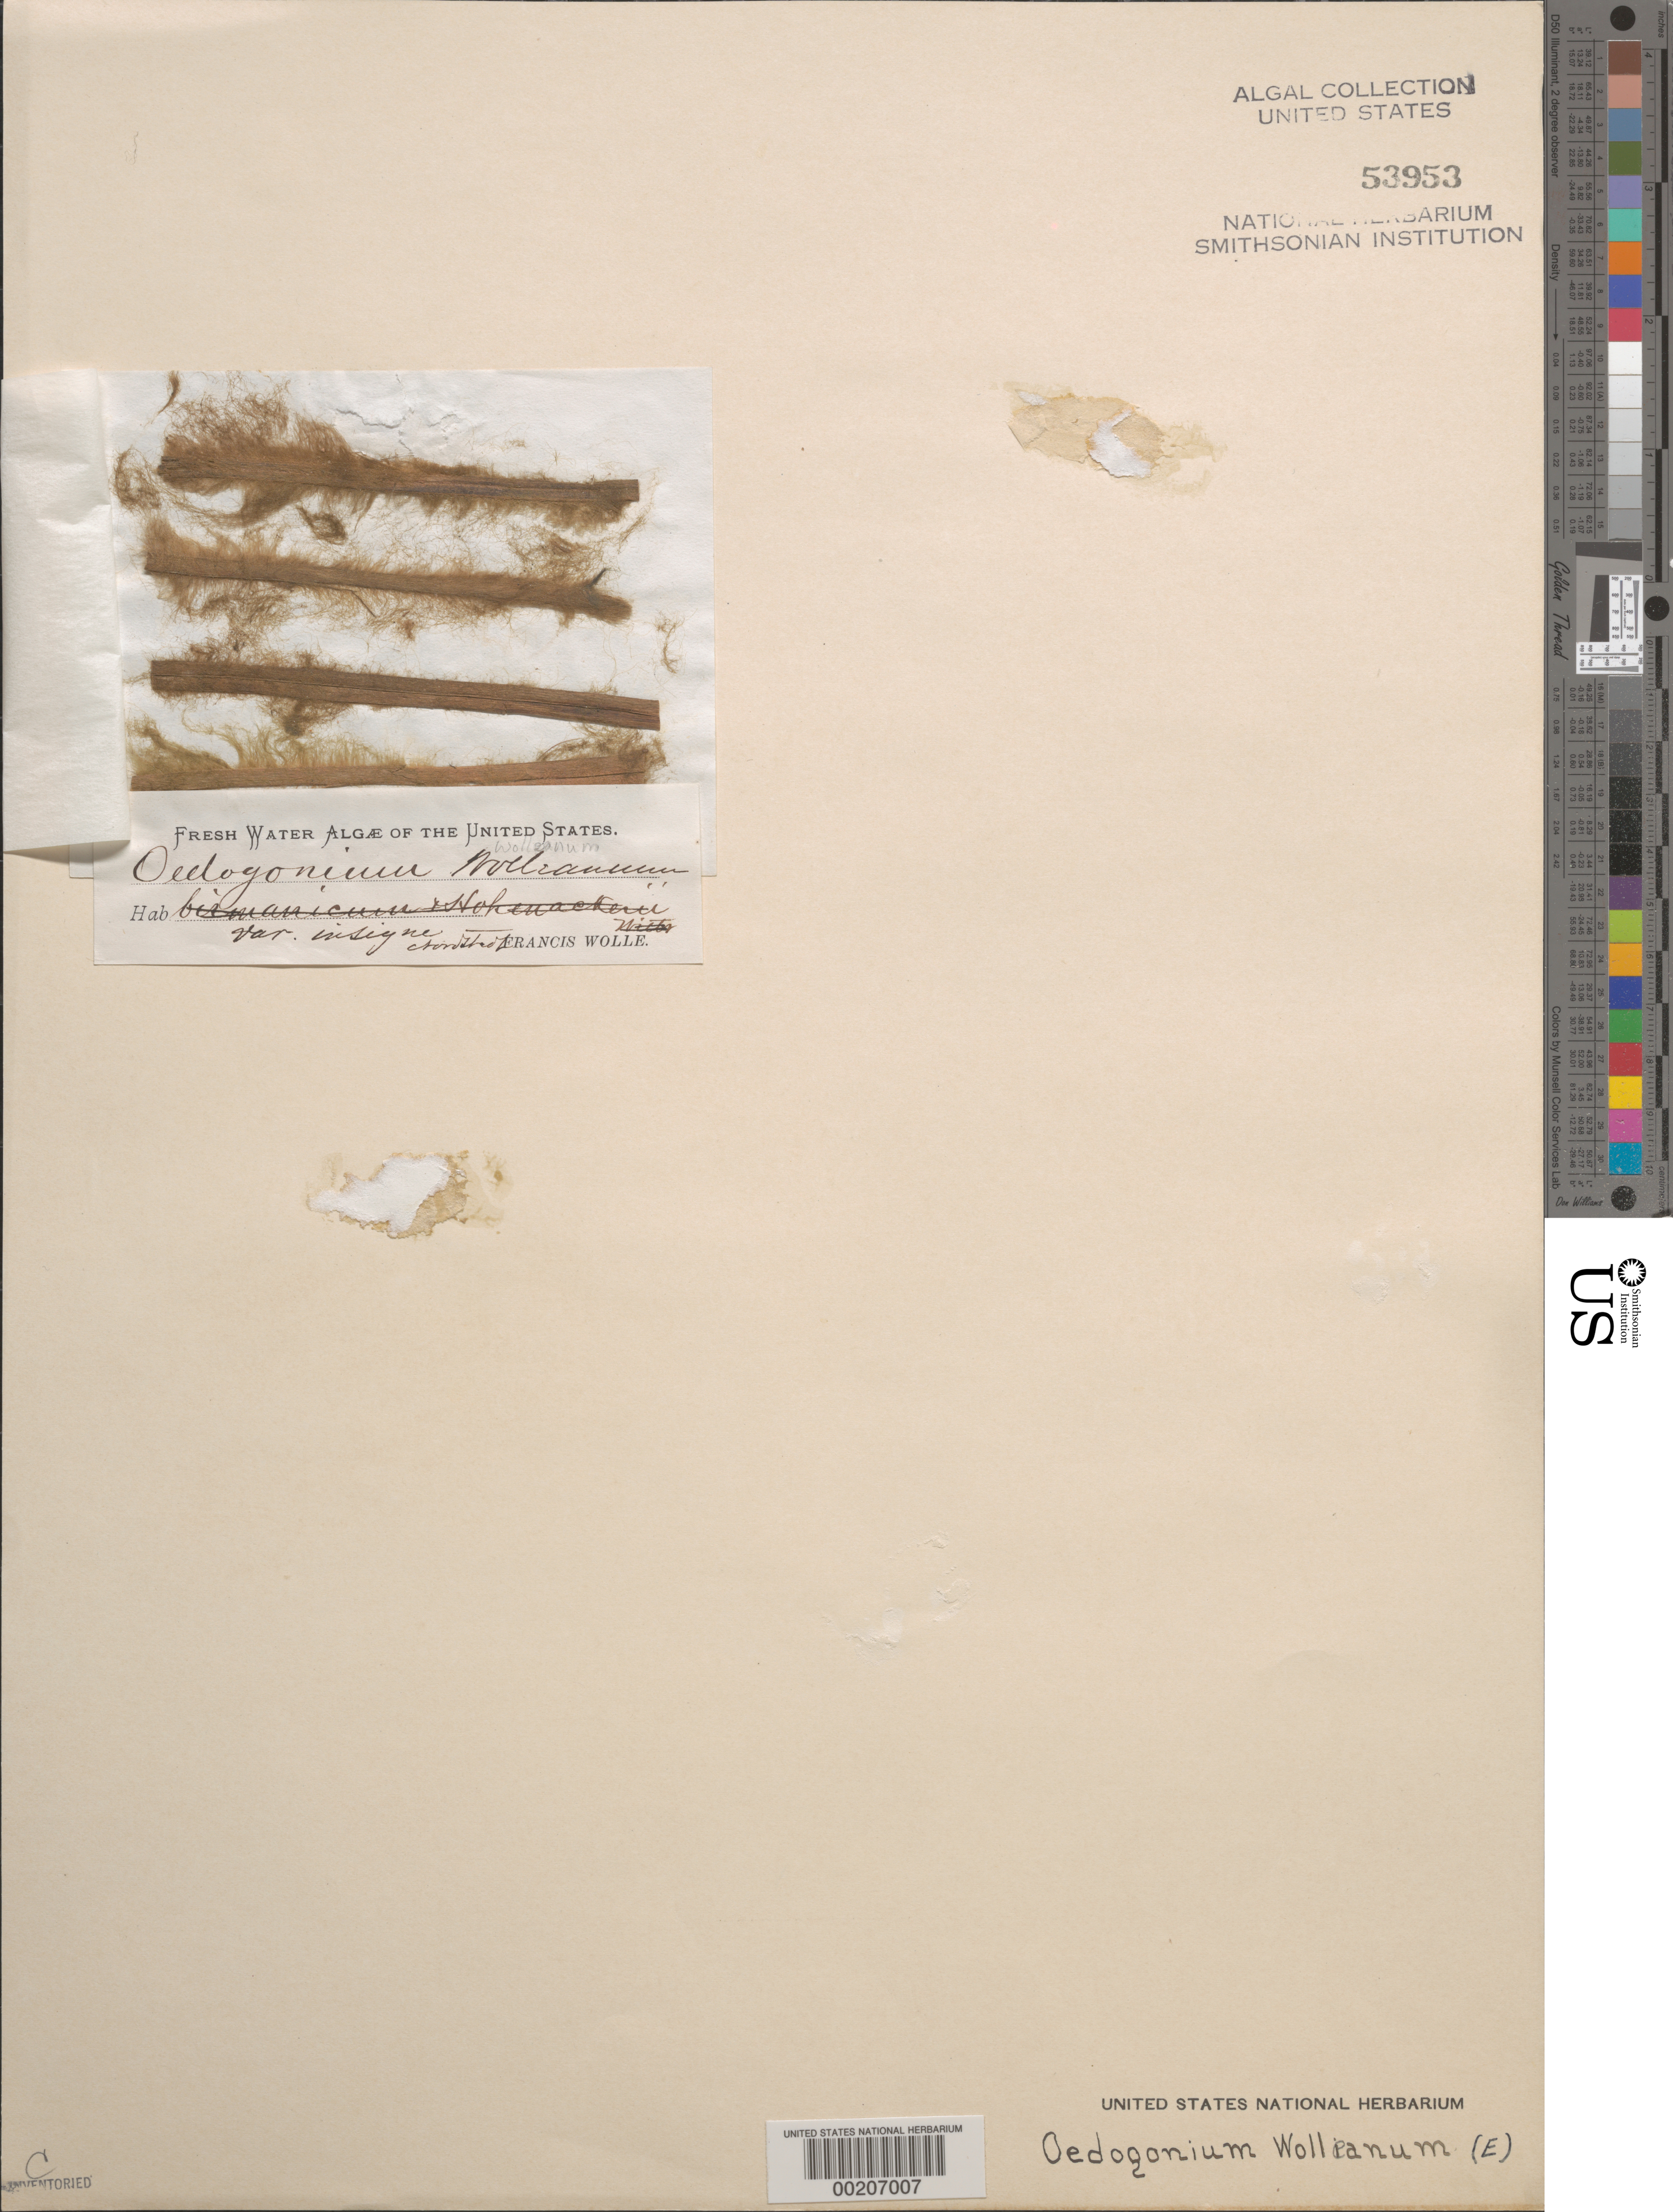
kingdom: Plantae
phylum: Chlorophyta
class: Chlorophyceae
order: Oedogoniales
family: Oedogoniaceae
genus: Oedogonium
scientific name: Oedogonium wolleanum var. insigne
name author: Nordstedt in Wittr. & Nordstedt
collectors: F. Wolle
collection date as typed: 18--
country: United States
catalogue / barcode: US 53953